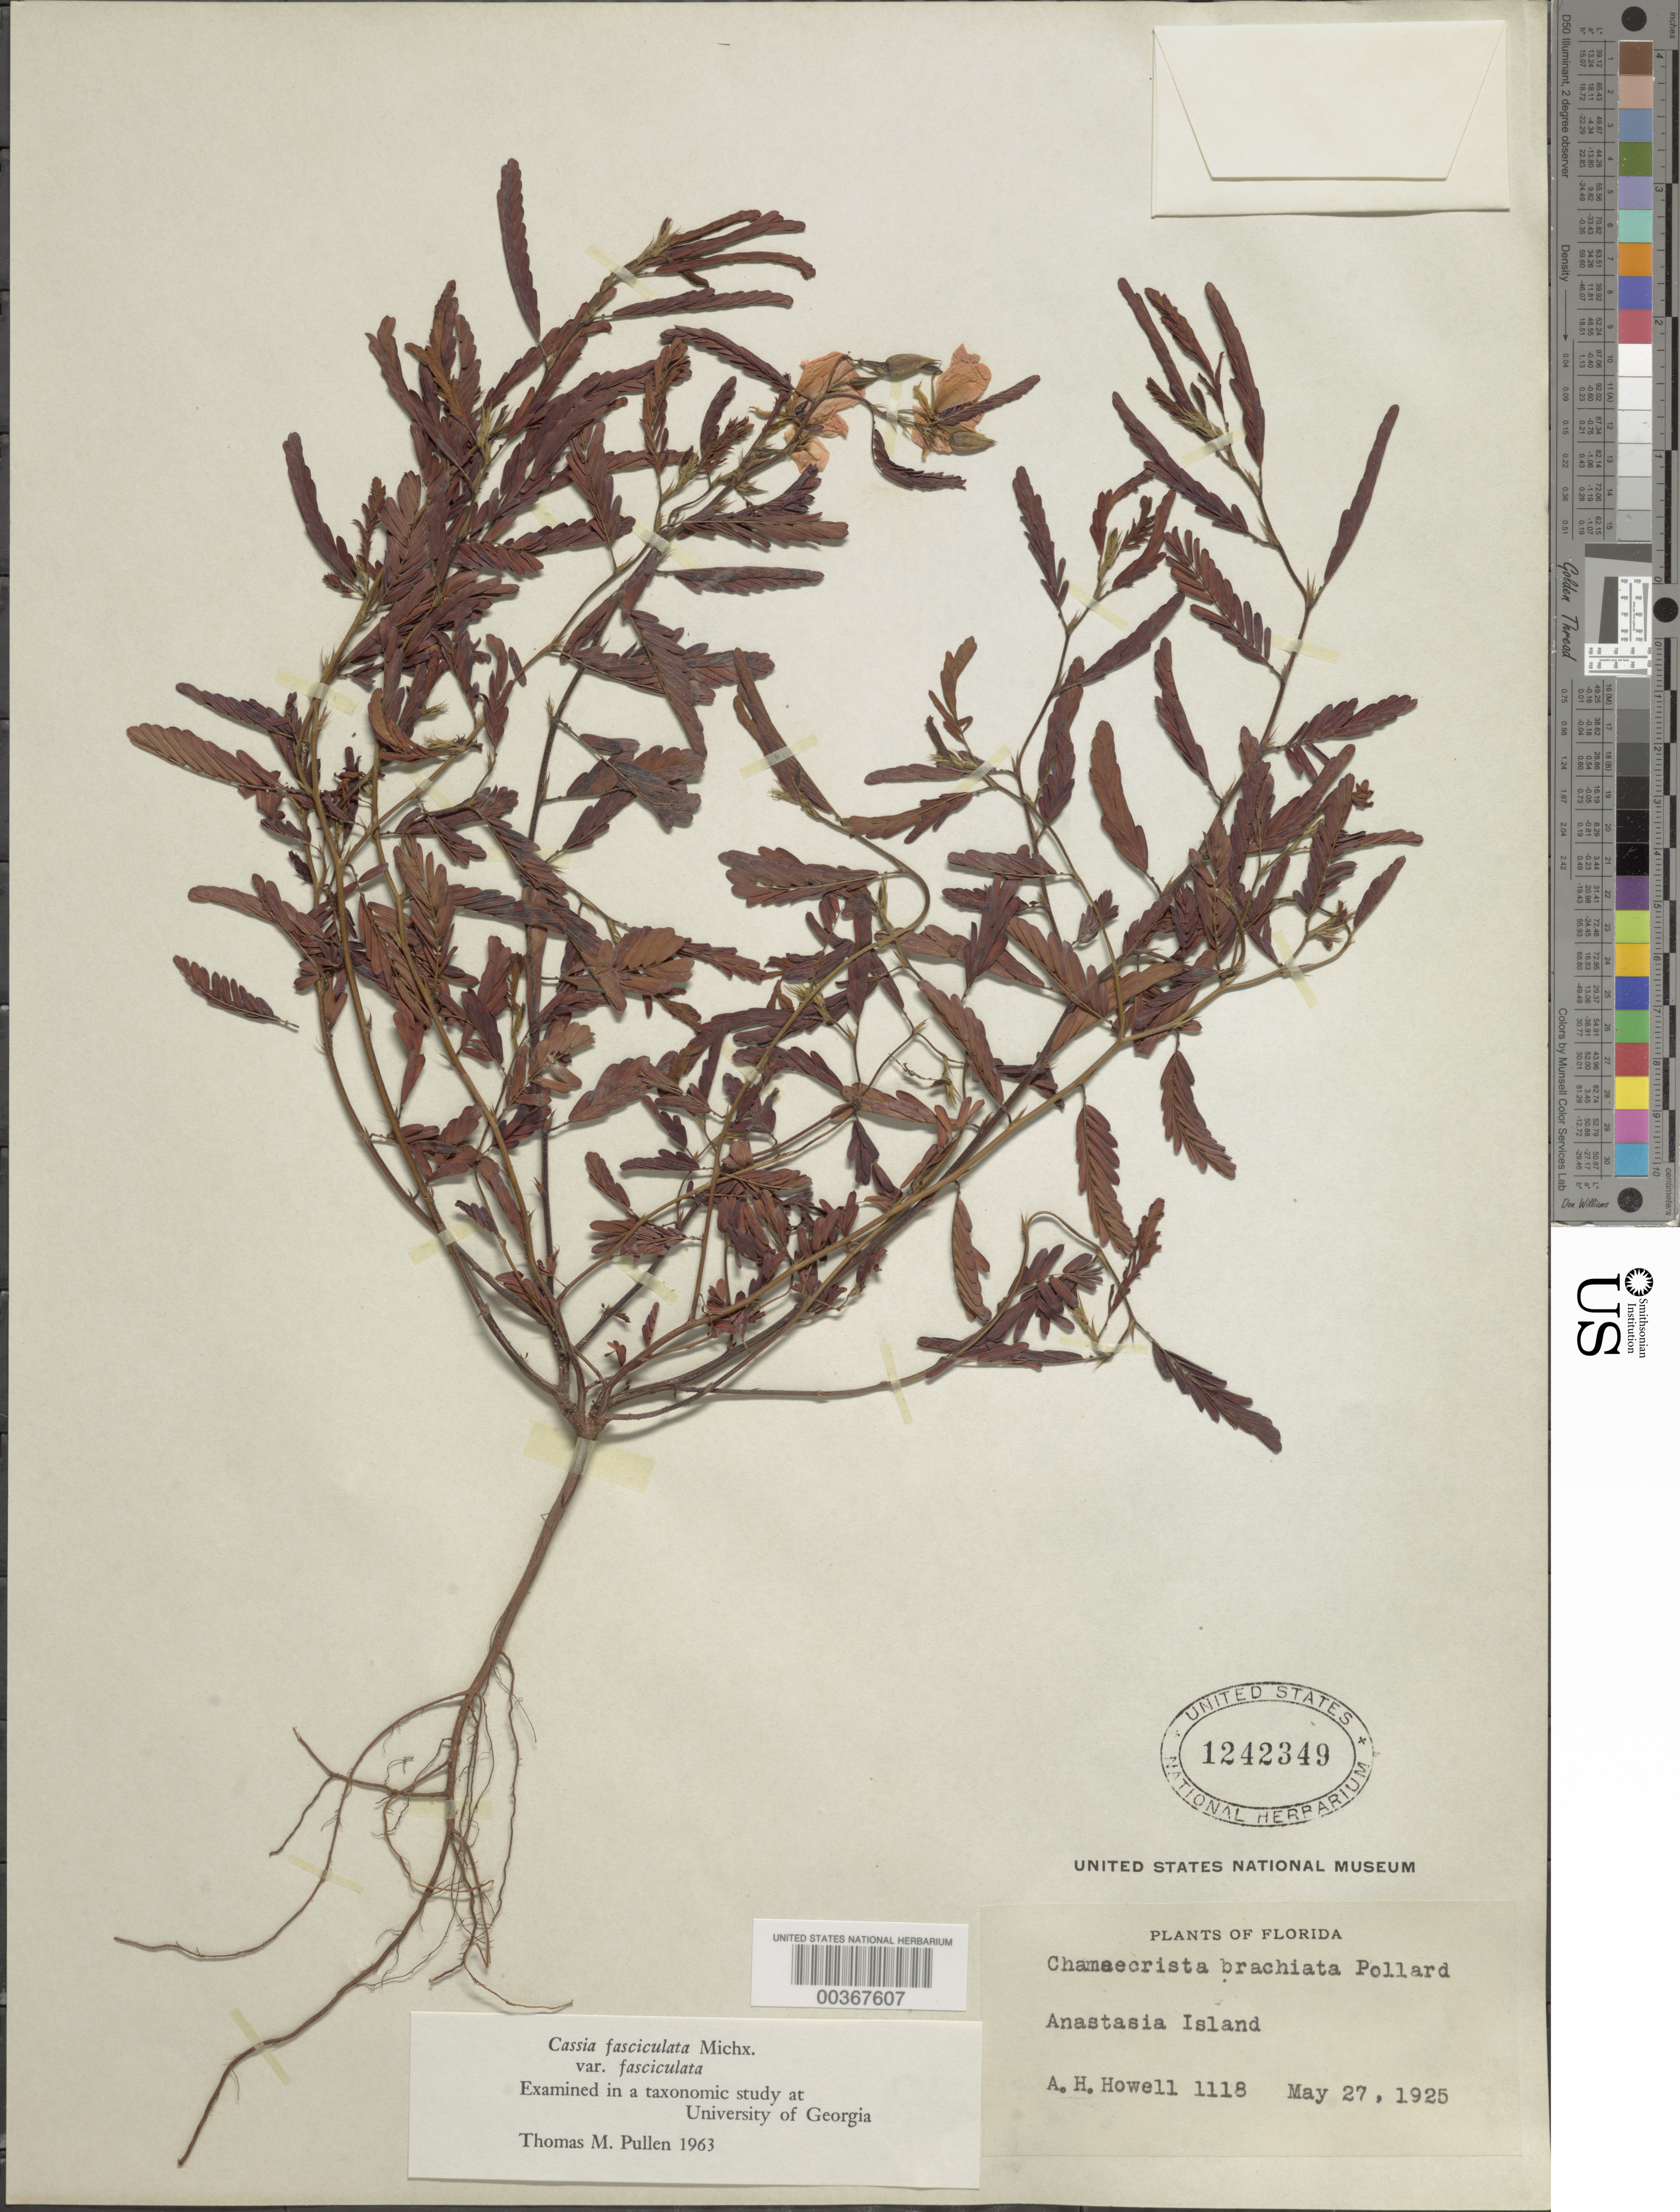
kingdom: Plantae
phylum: Tracheophyta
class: Magnoliopsida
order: Fabales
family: Fabaceae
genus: Chamaecrista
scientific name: Chamaecrista fasciculata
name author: (Michx.) Greene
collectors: A. H. Howell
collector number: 1118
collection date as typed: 27 May 1925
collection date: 1925-05-27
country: United States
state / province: Florida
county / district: Saint Johns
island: Anastasia Island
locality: Anastasia i.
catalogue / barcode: US 1242349